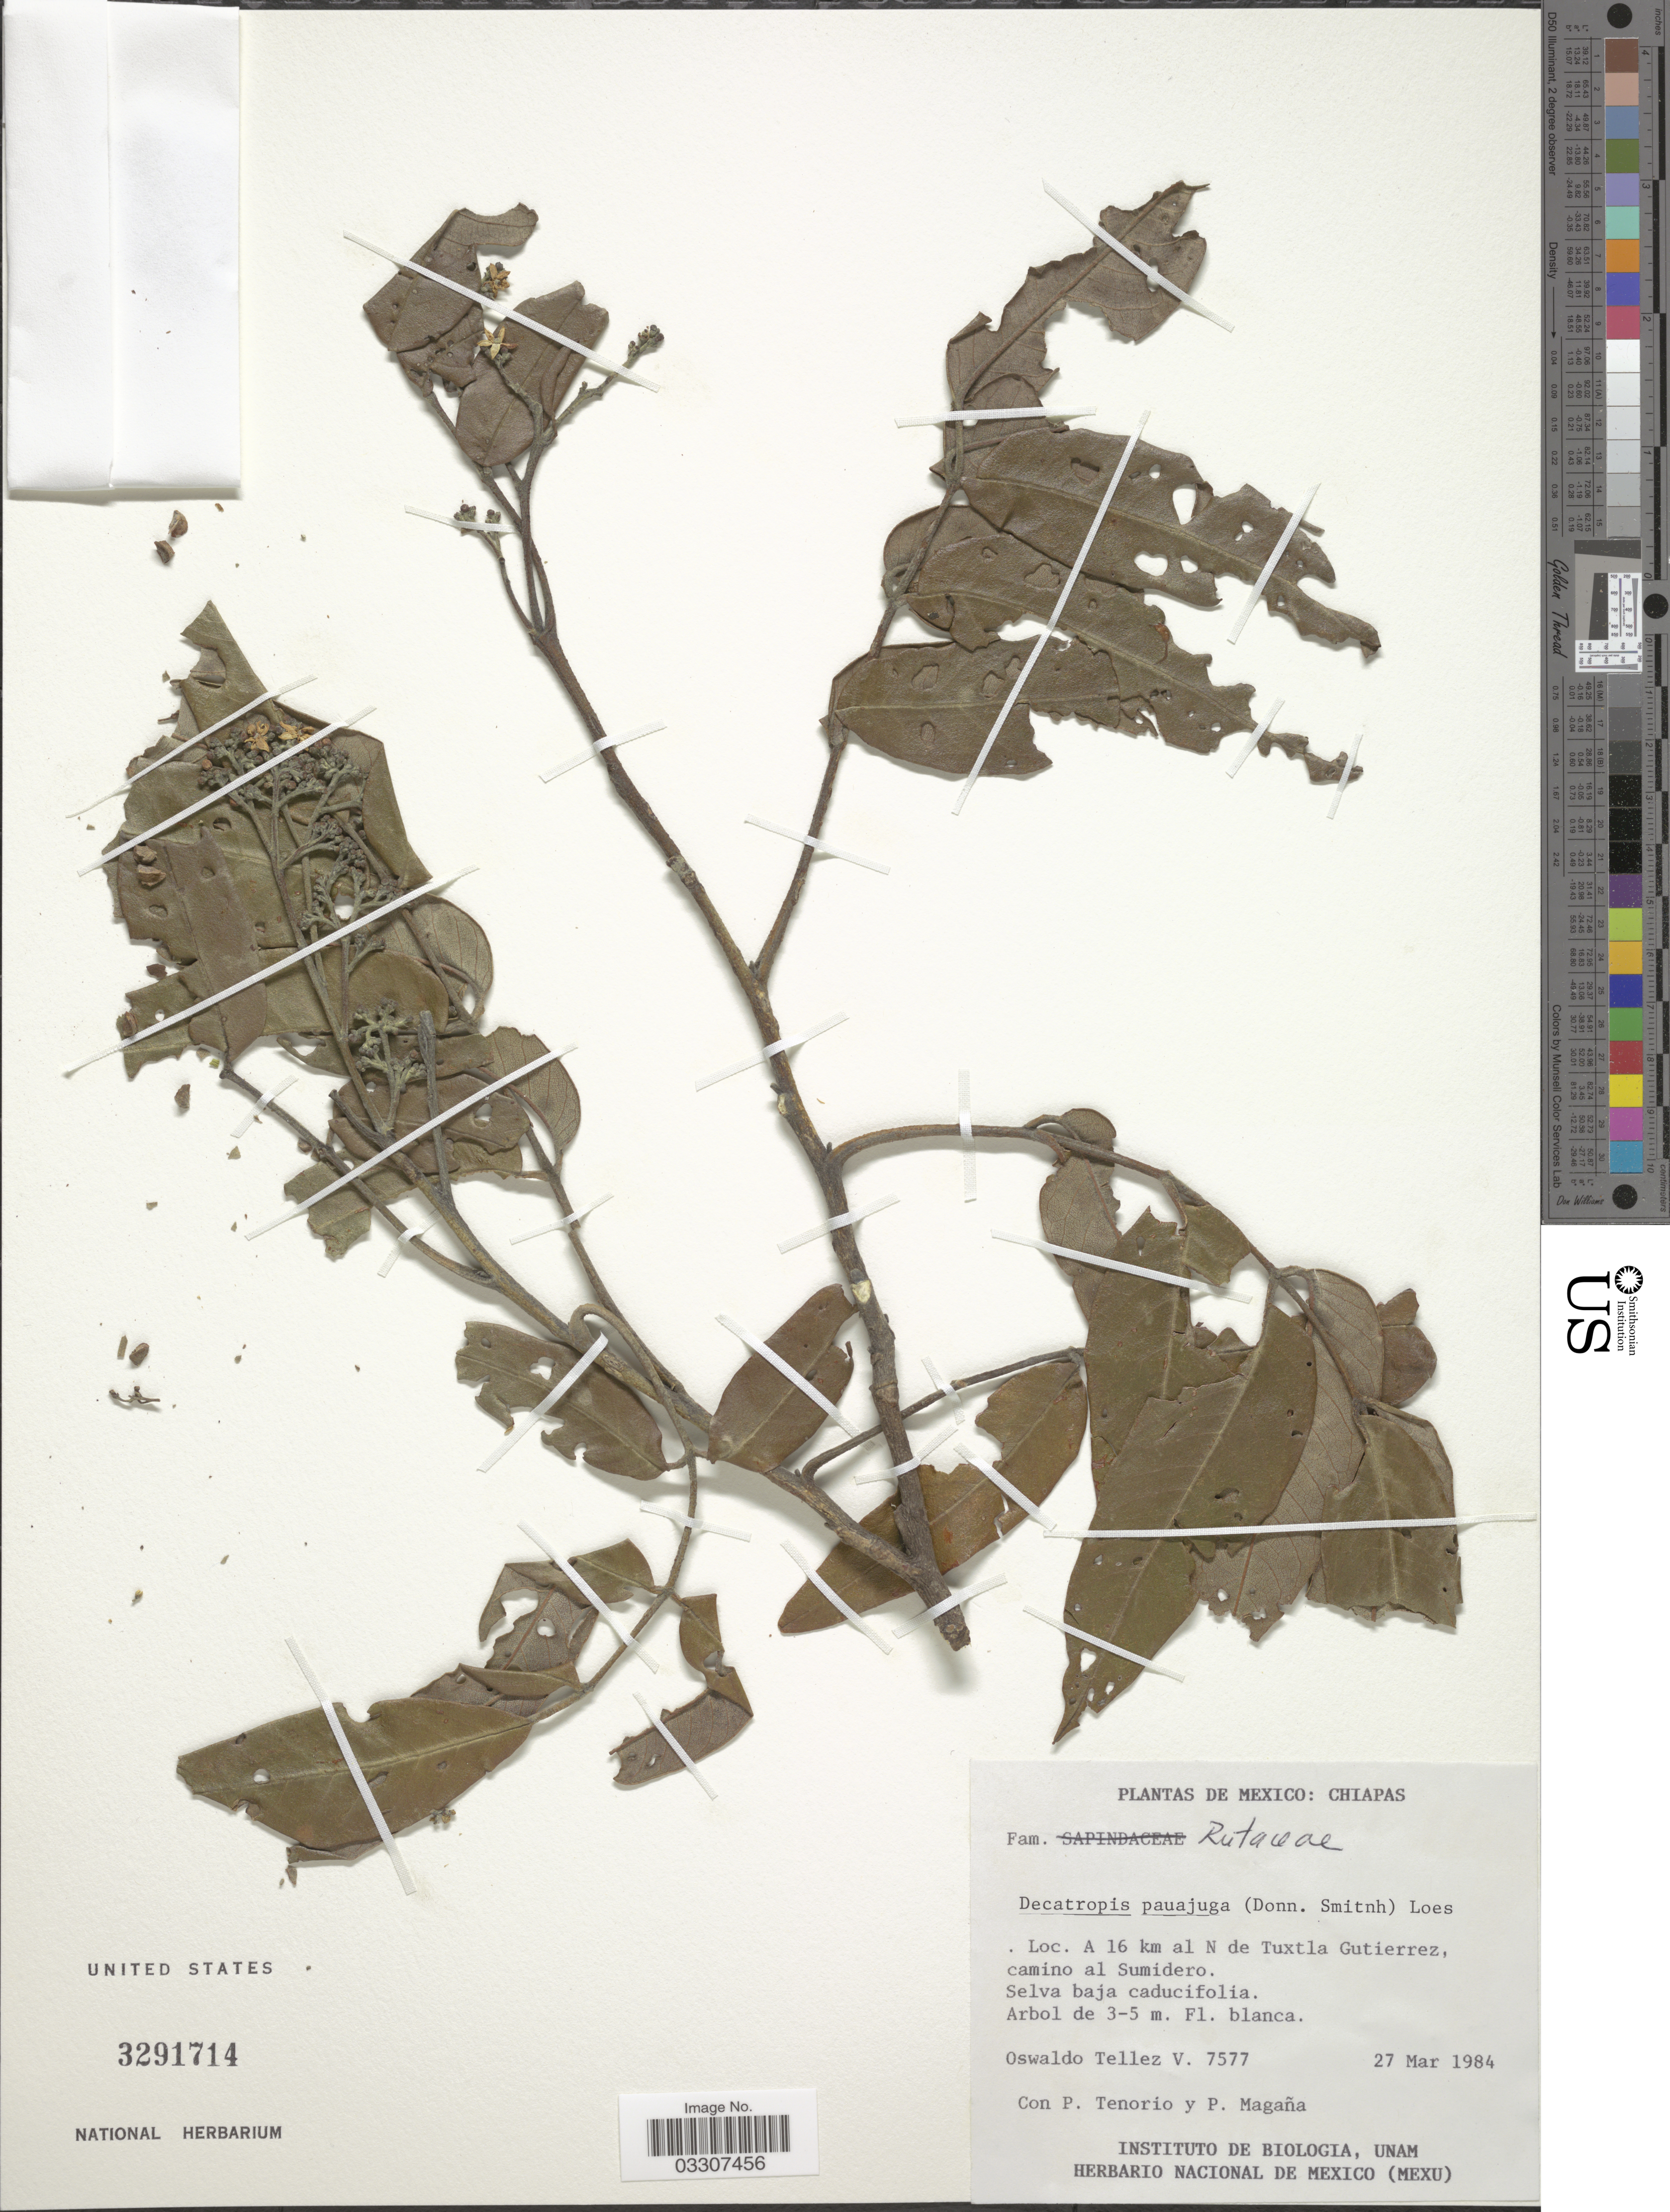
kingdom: Plantae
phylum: Tracheophyta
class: Magnoliopsida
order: Sapindales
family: Rutaceae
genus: Decatropis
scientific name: Decatropis paucijuga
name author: (Donn. Sm.) Loes.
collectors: O. Téllez V., Tenorio, P. & P. Magaña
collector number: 7577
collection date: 1984-03-27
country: Mexico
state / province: Chiapas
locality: A 16 km al N de Tuxtla Gutierrez, camino al Sumidero.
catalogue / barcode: US 3291714